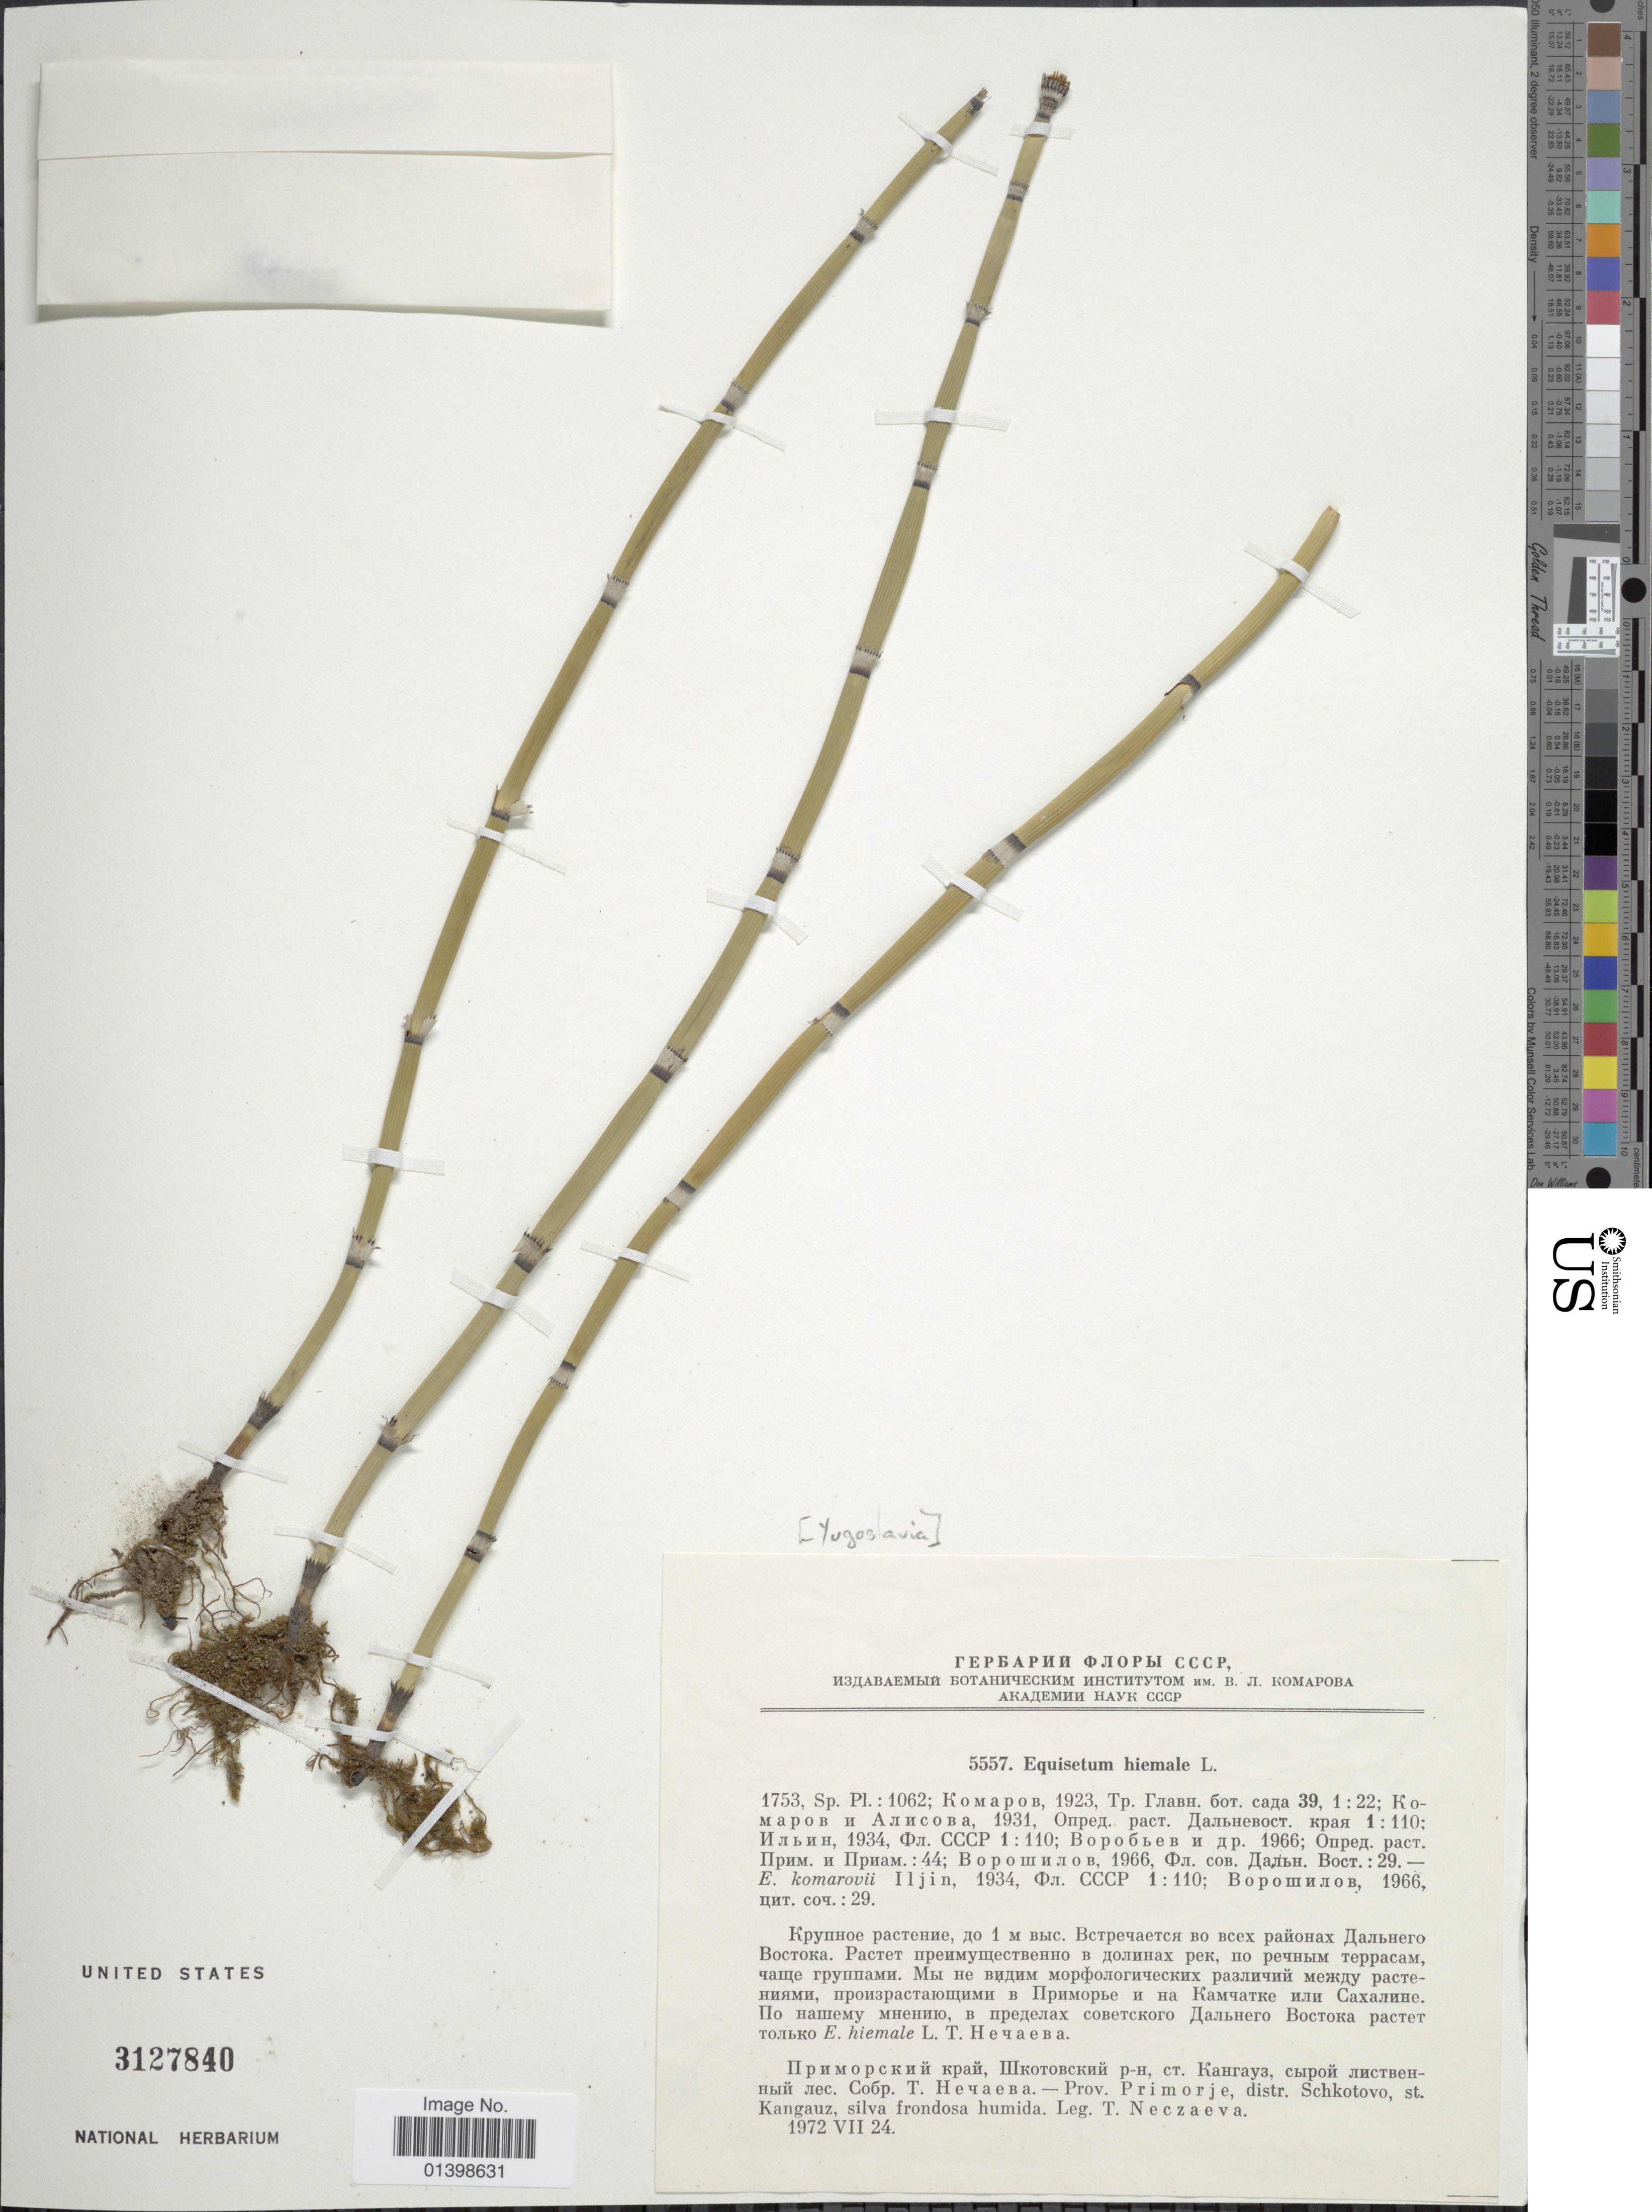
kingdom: Plantae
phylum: Tracheophyta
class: Polypodiopsida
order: Equisetales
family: Equisetaceae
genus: Equisetum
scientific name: Equisetum hyemale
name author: L.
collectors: T. Neczaeva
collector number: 5557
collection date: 1972-07-24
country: Russian Federation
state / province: Primorsky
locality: Distr Schkotovo, st Kangauz, silva frondosa humida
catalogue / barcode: US 3127840